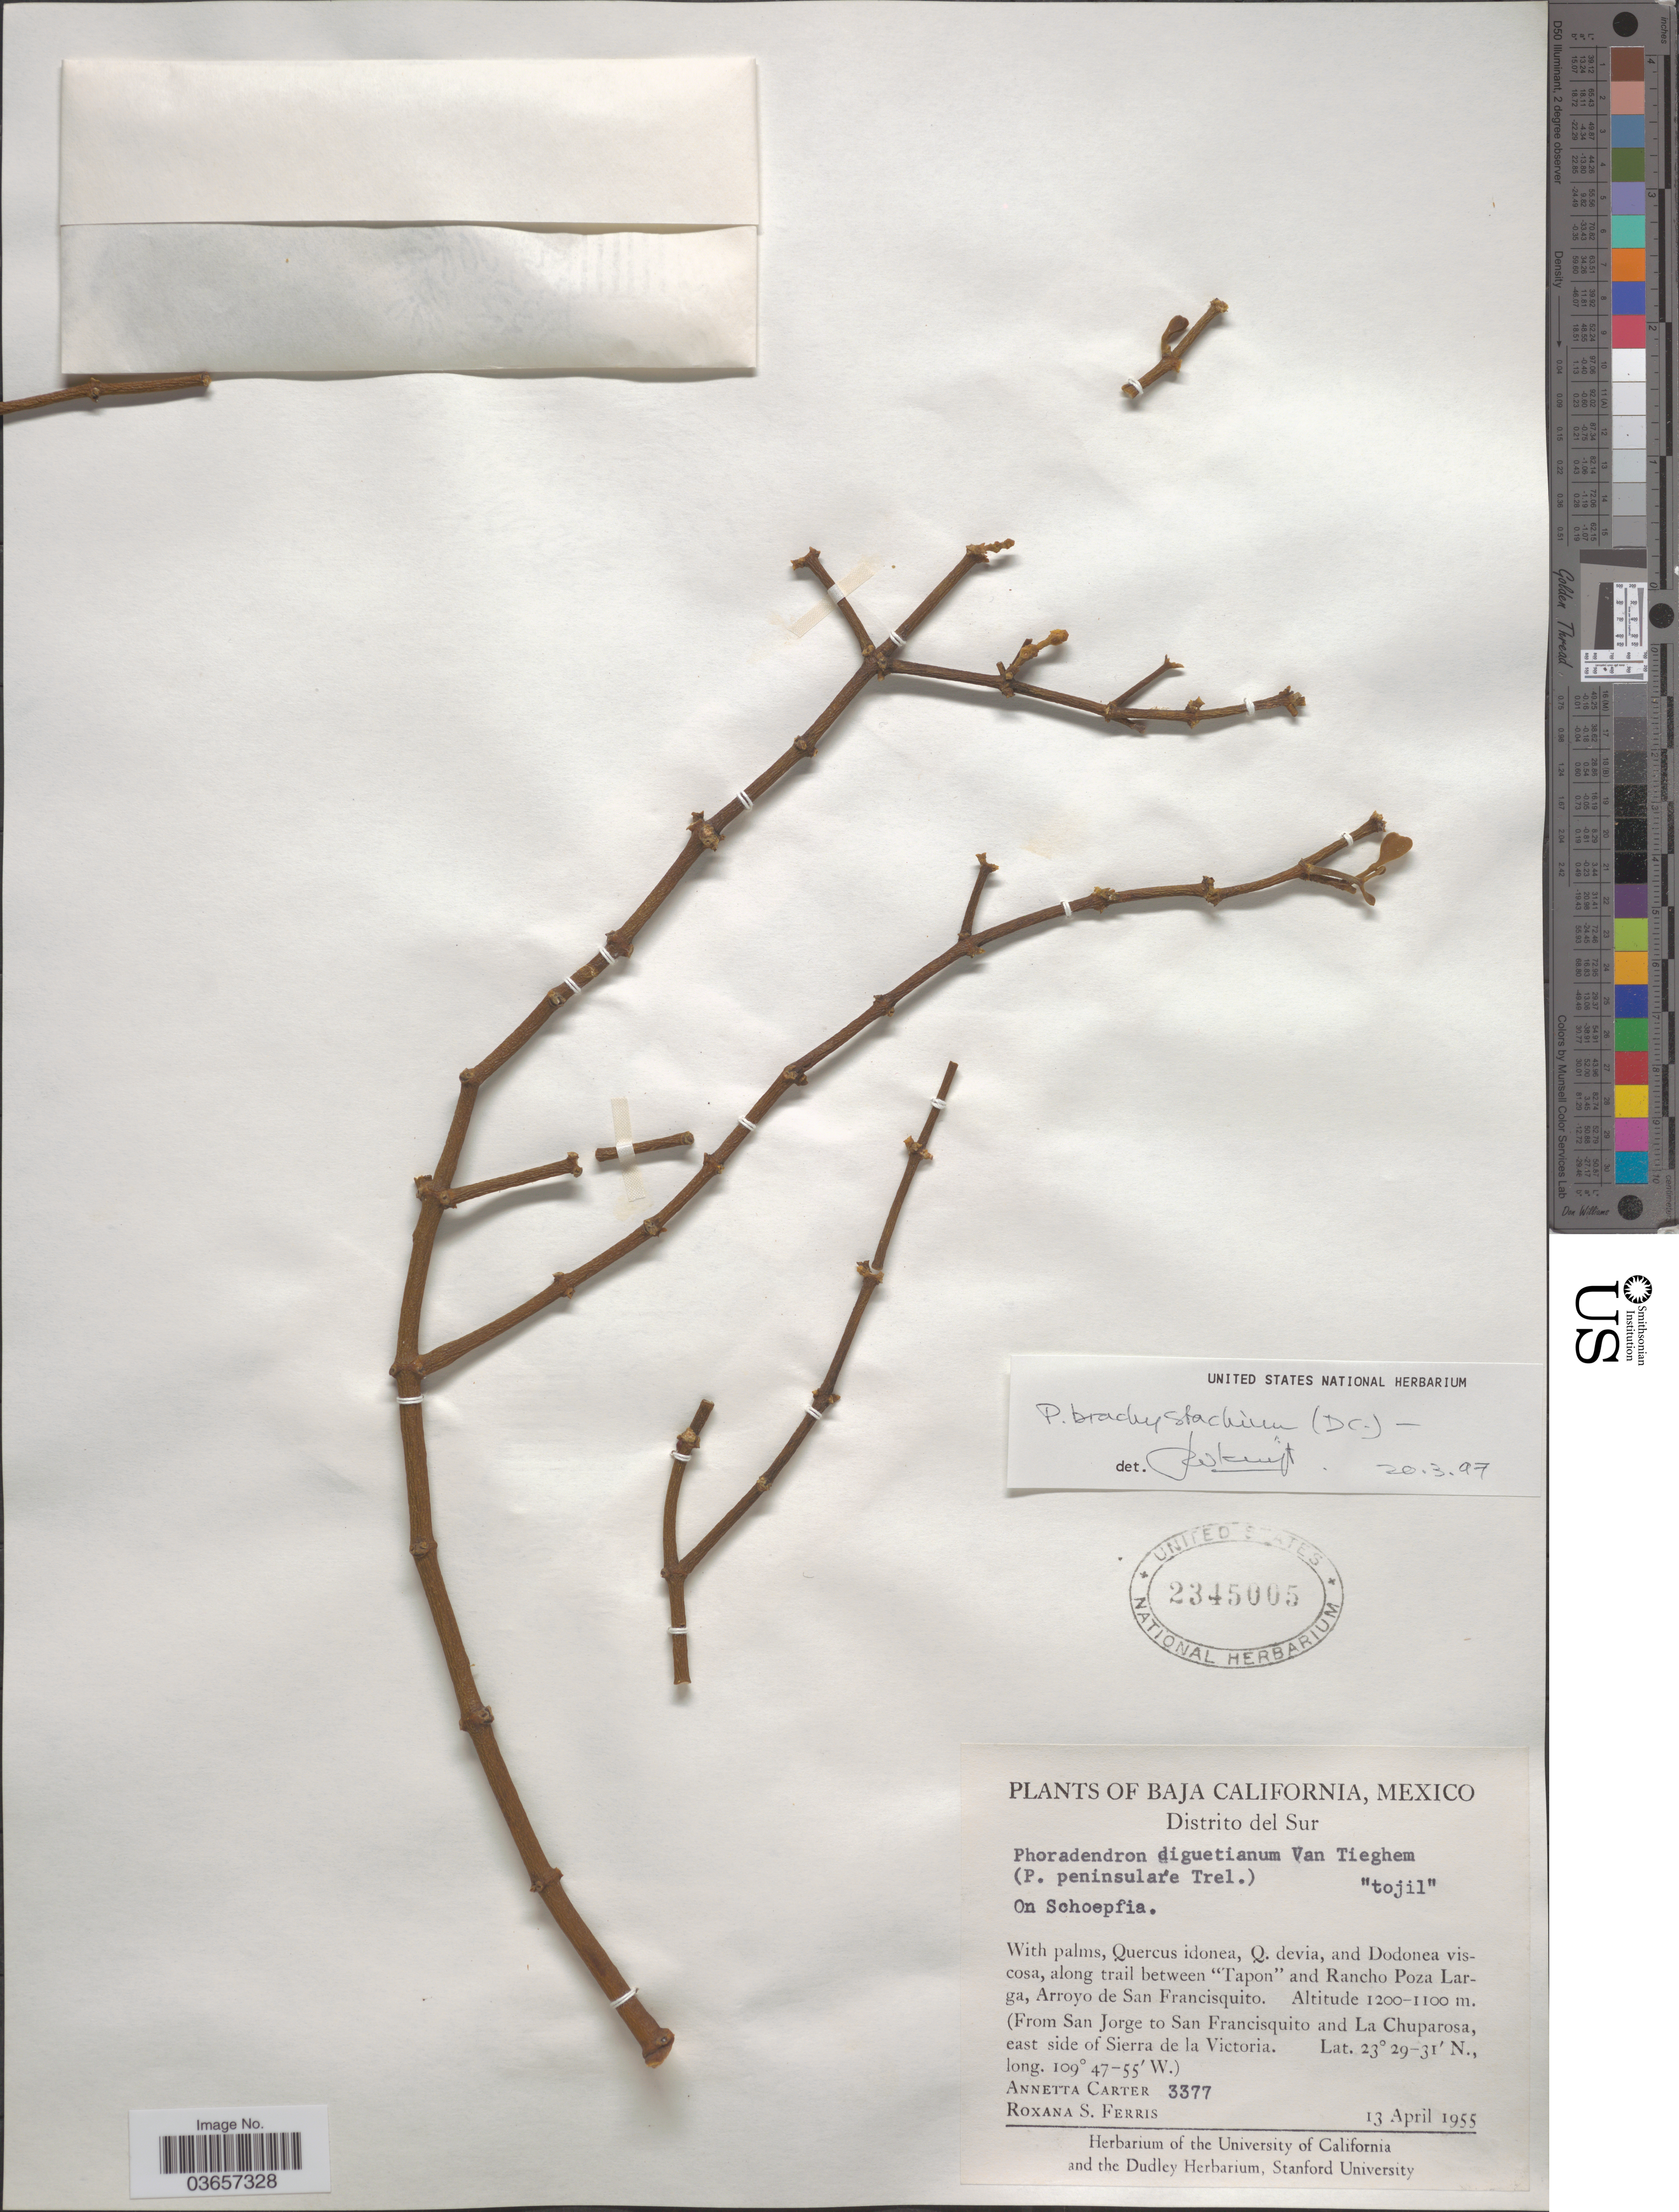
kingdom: Plantae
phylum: Tracheophyta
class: Magnoliopsida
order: Santalales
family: Viscaceae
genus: Phoradendron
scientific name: Phoradendron brachystachyum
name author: (DC.) Oliv.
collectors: A. Carter & R. S. Ferris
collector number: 3377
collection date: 1955-04-13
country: Mexico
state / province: Baja California Sur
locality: Distrito del Sur. Along trail between "Tapon" and Rancho Poza Larga, Arroyo de San Francisquito. (From San Jorge to San Francisquito and La Chuparosa, east side of Sierra de la Victoria).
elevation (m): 1100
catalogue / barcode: US 2345005